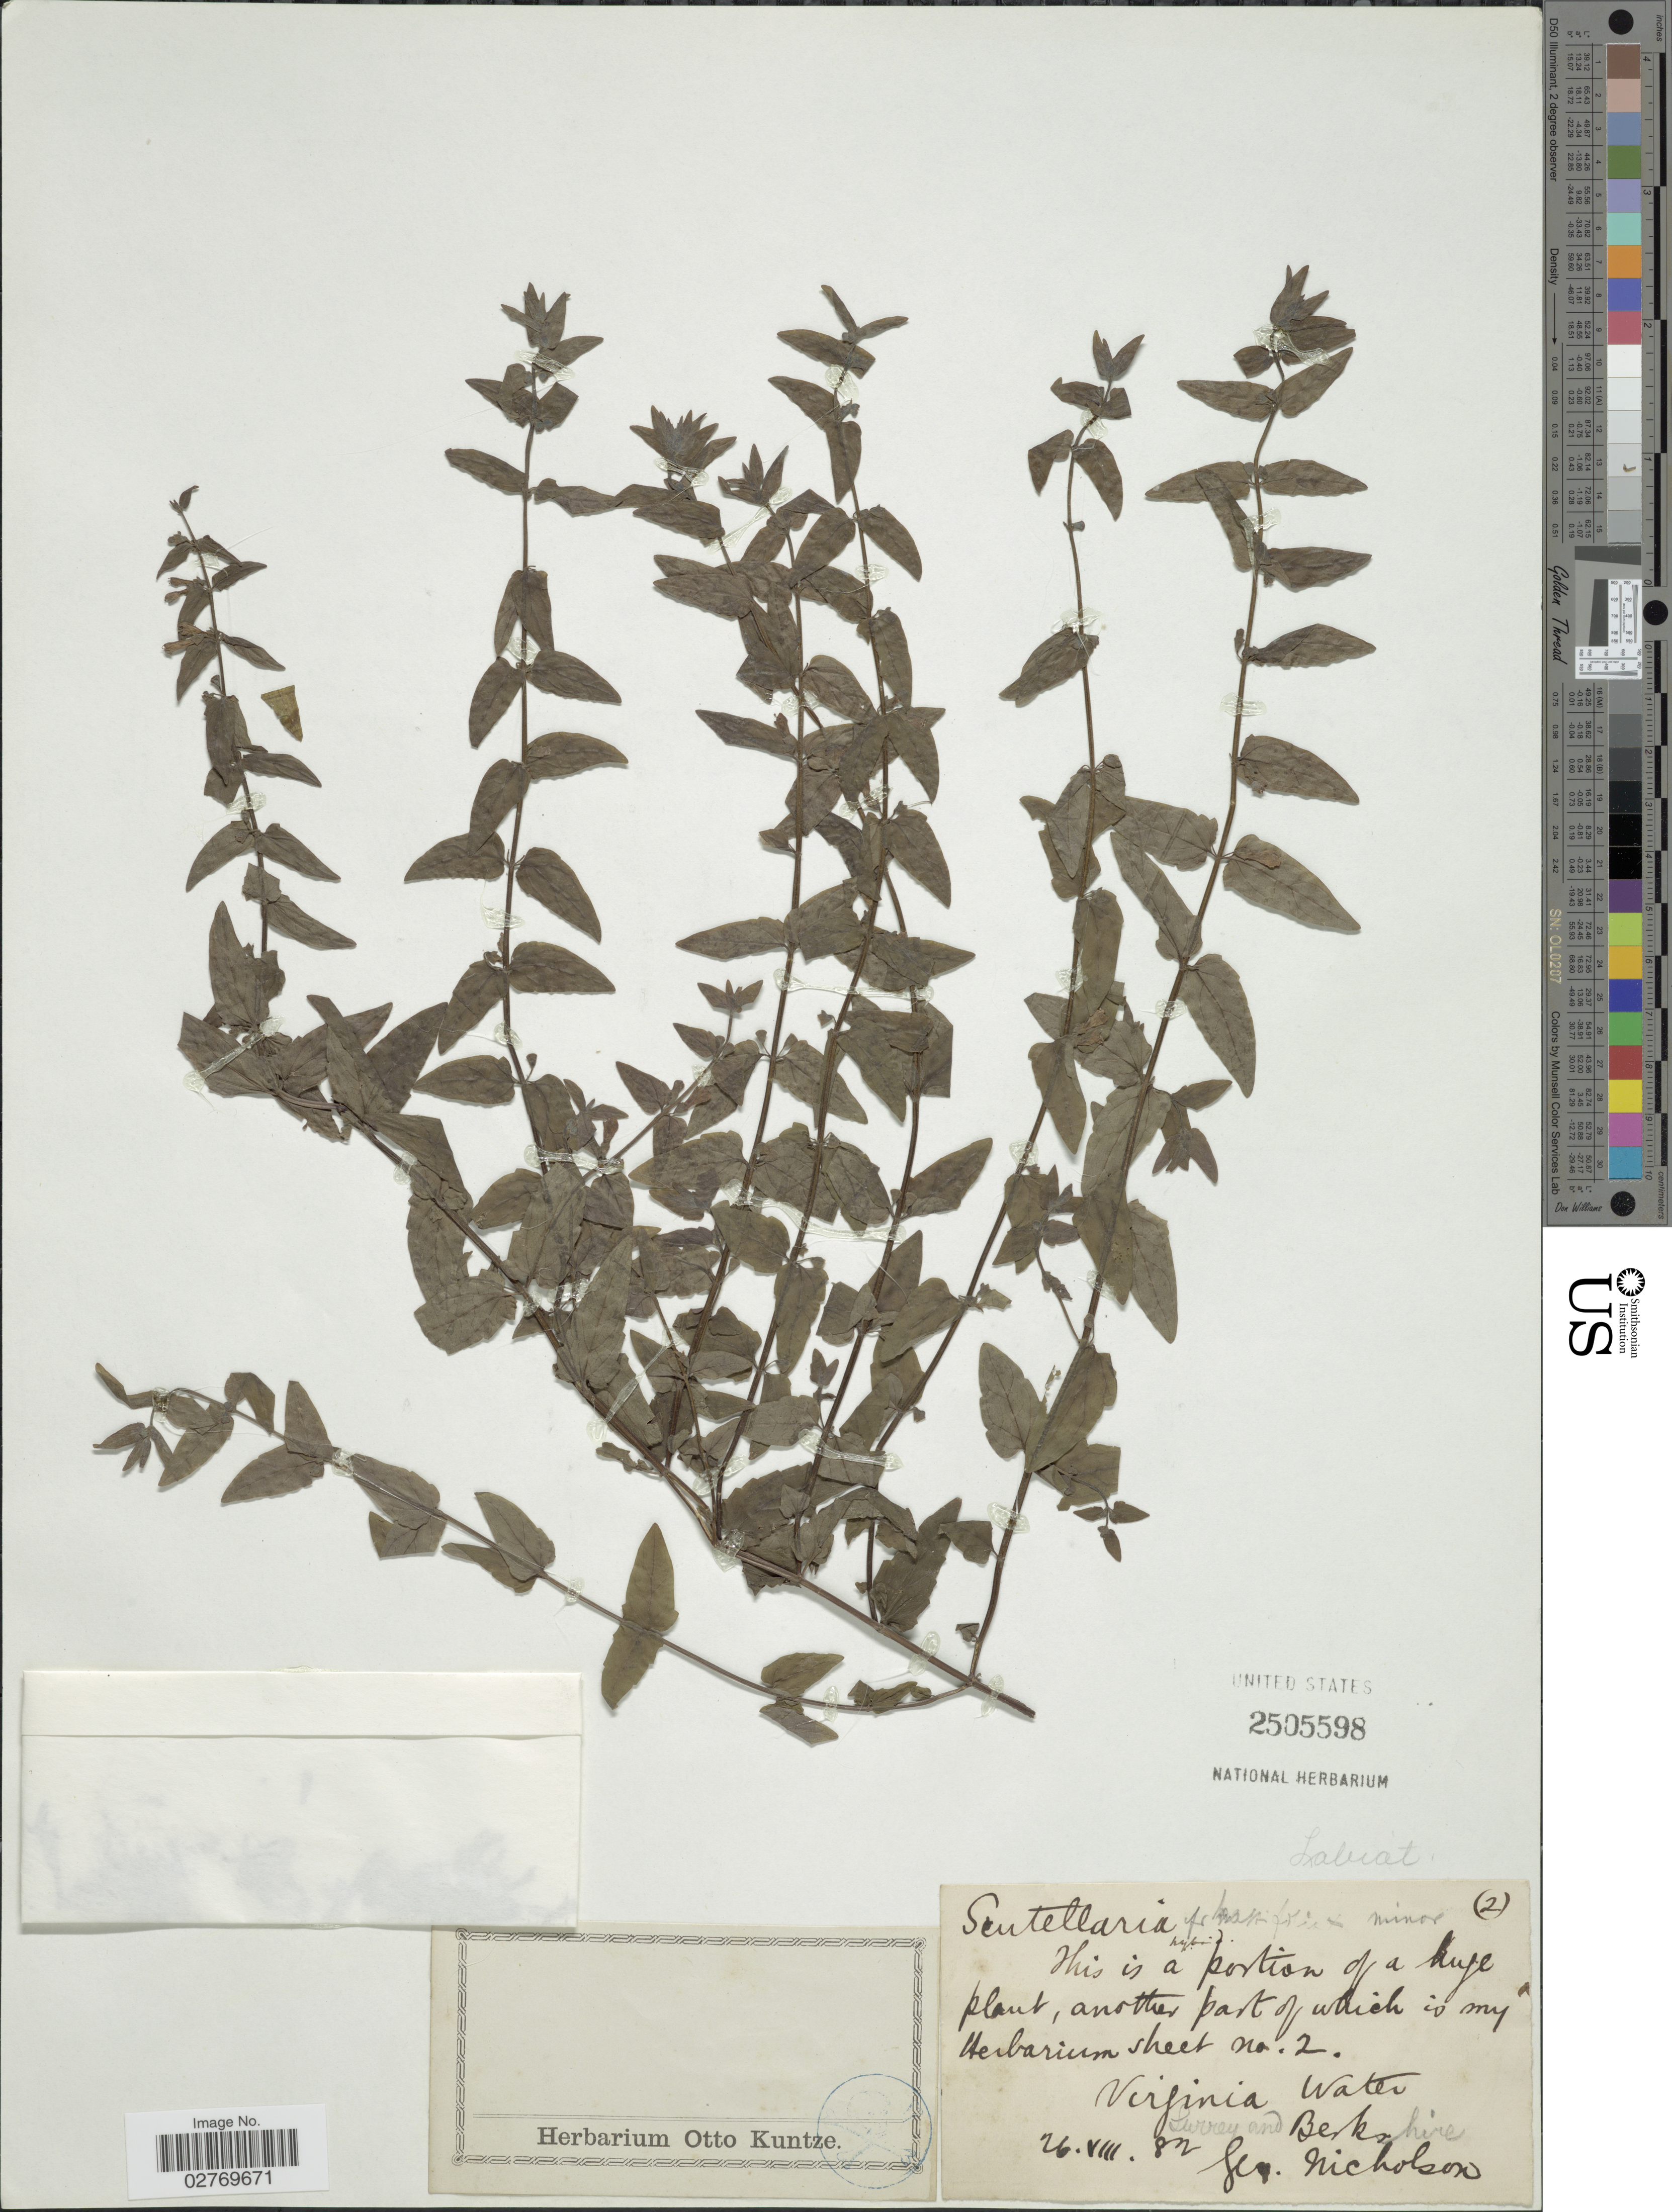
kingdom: Plantae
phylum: Tracheophyta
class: Magnoliopsida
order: Lamiales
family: Lamiaceae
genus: Scutellaria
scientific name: Scutellaria hastifolia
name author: L.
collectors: G. Nicholson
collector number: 2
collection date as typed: Transcribed d/m/y: 26/8/82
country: United Kingdom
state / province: England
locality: Virginia Water, Surrey and Berkshire.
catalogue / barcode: US 2505598